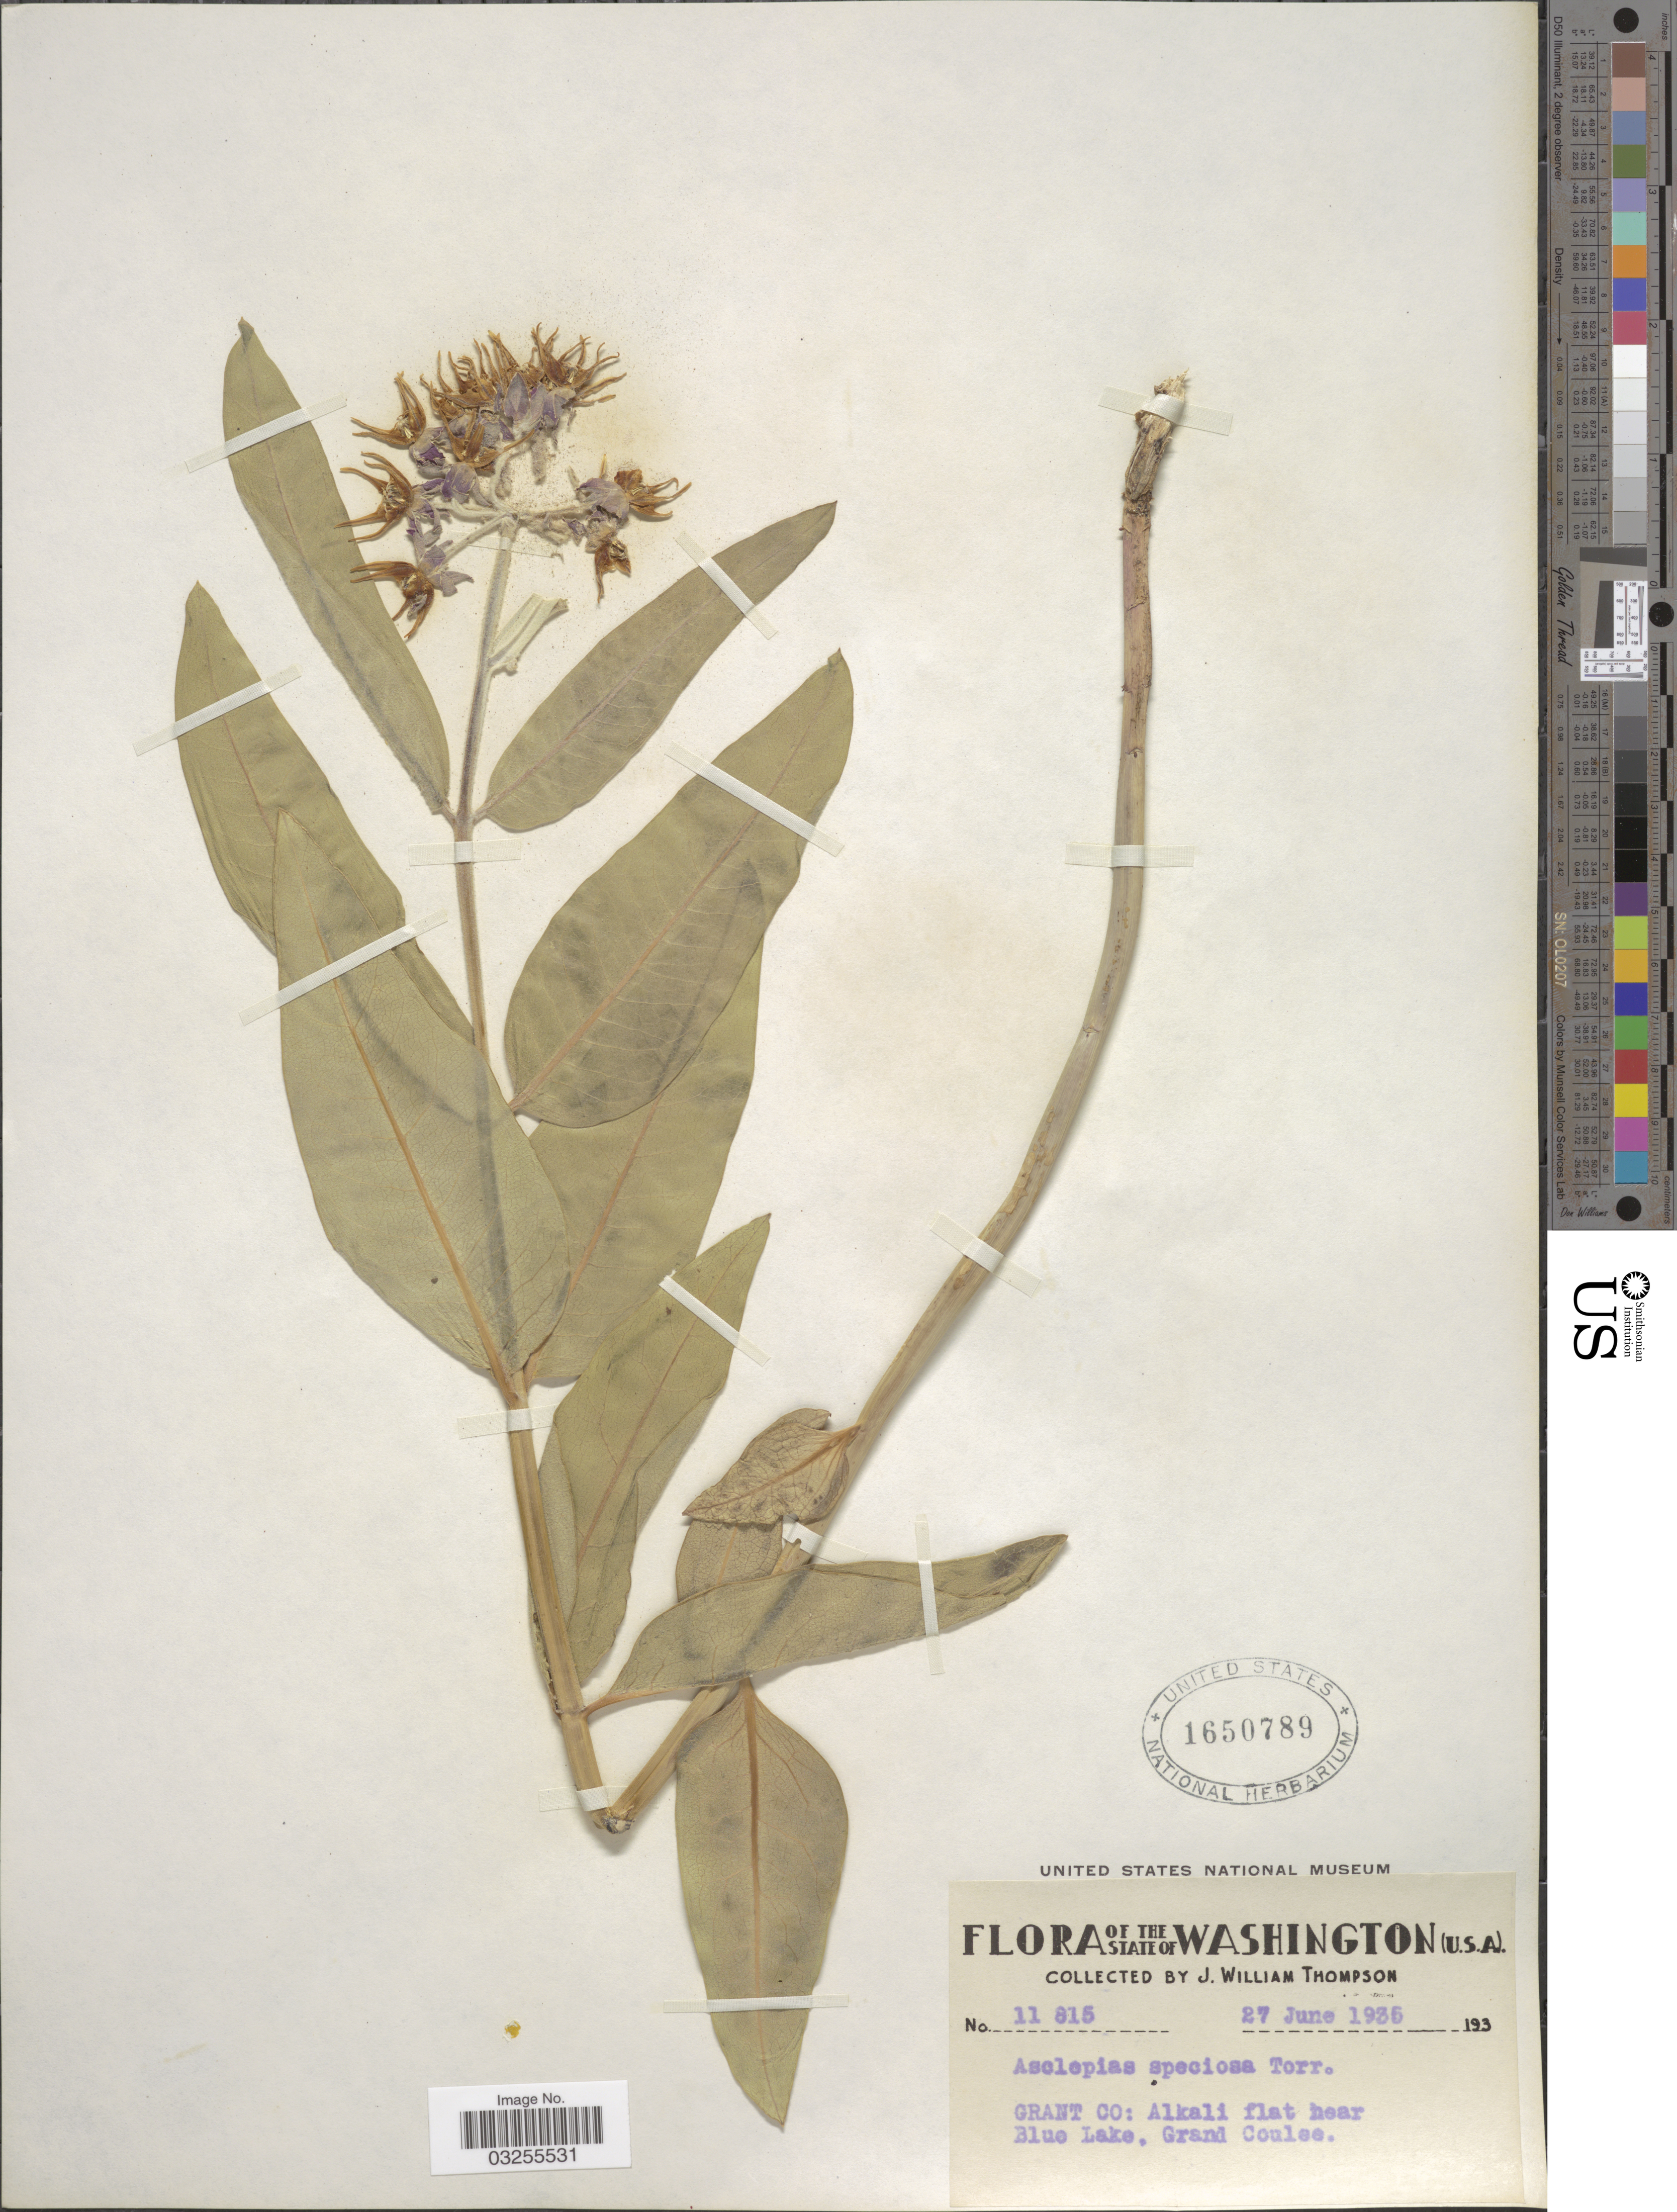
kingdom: Plantae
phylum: Tracheophyta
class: Magnoliopsida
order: Gentianales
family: Apocynaceae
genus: Asclepias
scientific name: Asclepias speciosa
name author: Torr.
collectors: J. W. Thompson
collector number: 11815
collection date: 1935-06-27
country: United States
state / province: Washington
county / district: Grant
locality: Grant Co: Alkali flat near Blue Lake, Grand Coulee.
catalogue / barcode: US 1650789